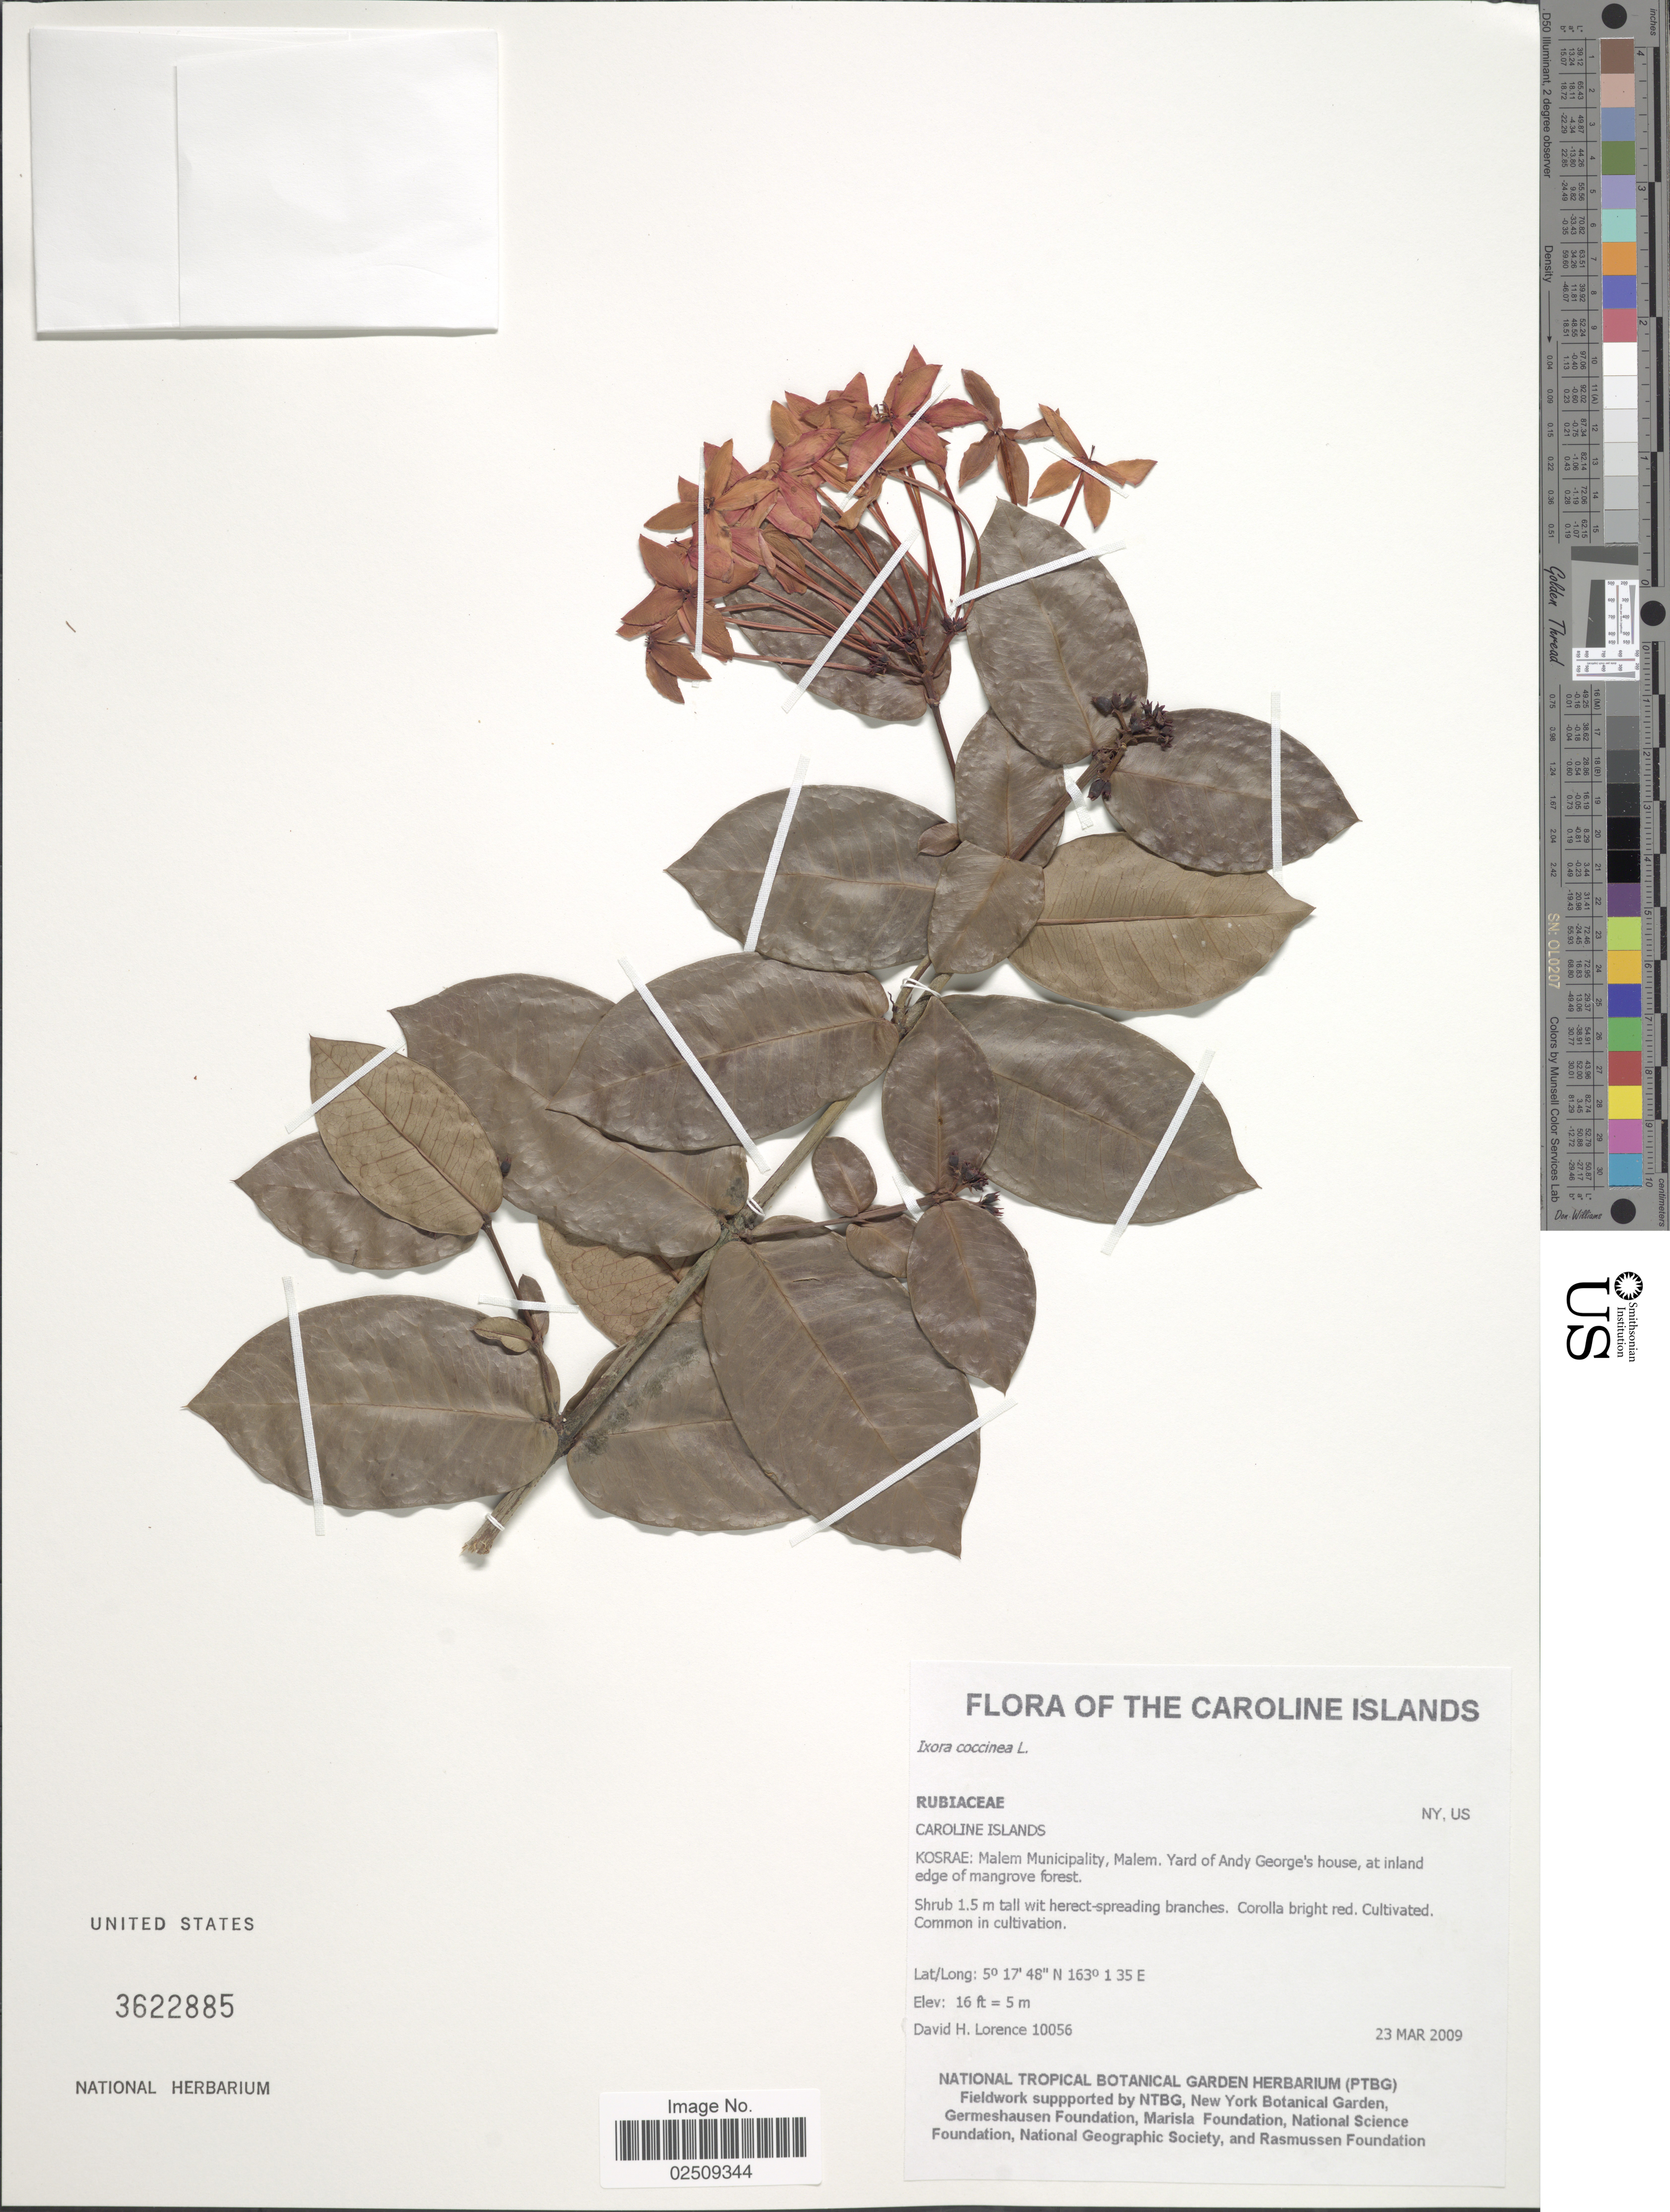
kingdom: Plantae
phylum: Tracheophyta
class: Magnoliopsida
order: Gentianales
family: Rubiaceae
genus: Ixora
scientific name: Ixora coccinea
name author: L.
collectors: D. Lorence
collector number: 10056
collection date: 2009-03-23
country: Micronesia, Federated States of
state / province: Kosrae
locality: Caroline Islands. Malem Municipality, Malem. Yard of Andy George's house, at inland edge of mangrove forest.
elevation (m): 5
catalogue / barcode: US 3622885